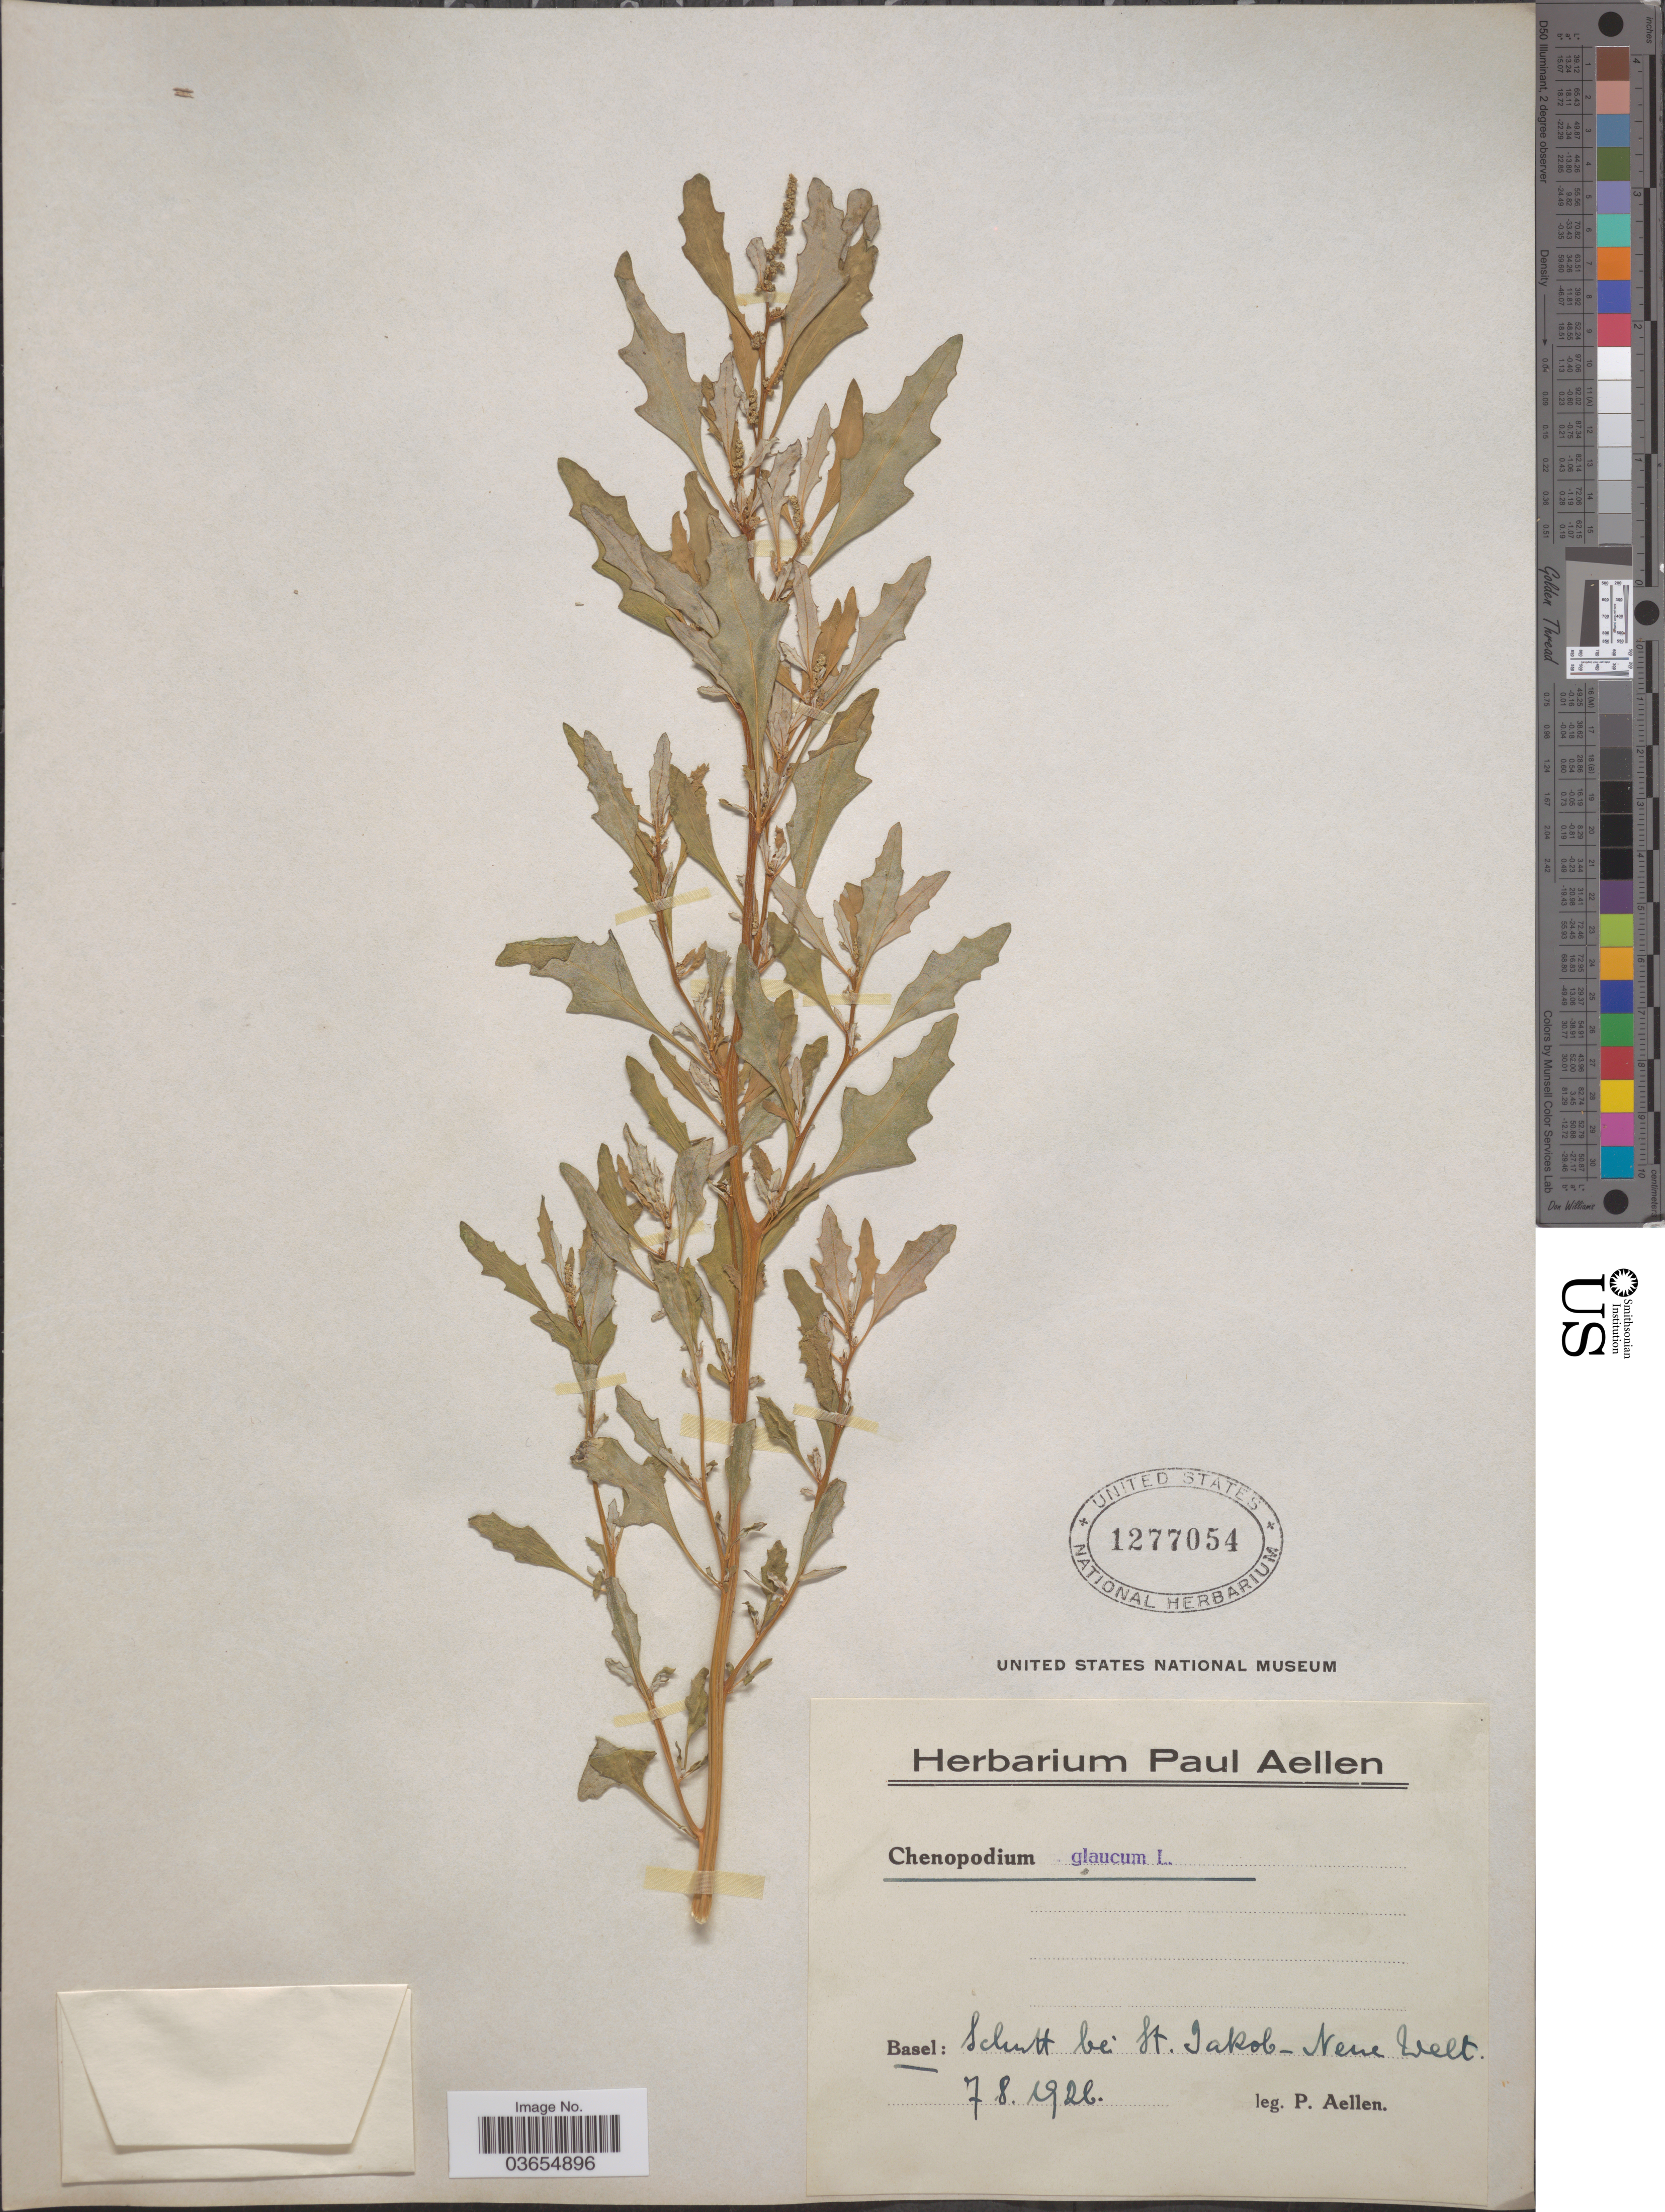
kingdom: Plantae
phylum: Tracheophyta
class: Magnoliopsida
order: Caryophyllales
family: Amaranthaceae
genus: Chenopodium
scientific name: Chenopodium glaucum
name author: L.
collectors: P. Aellen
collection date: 1926-08-07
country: Switzerland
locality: Basel: Schutt bei St. Jakob-Neue Welt.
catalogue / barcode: US 1277054